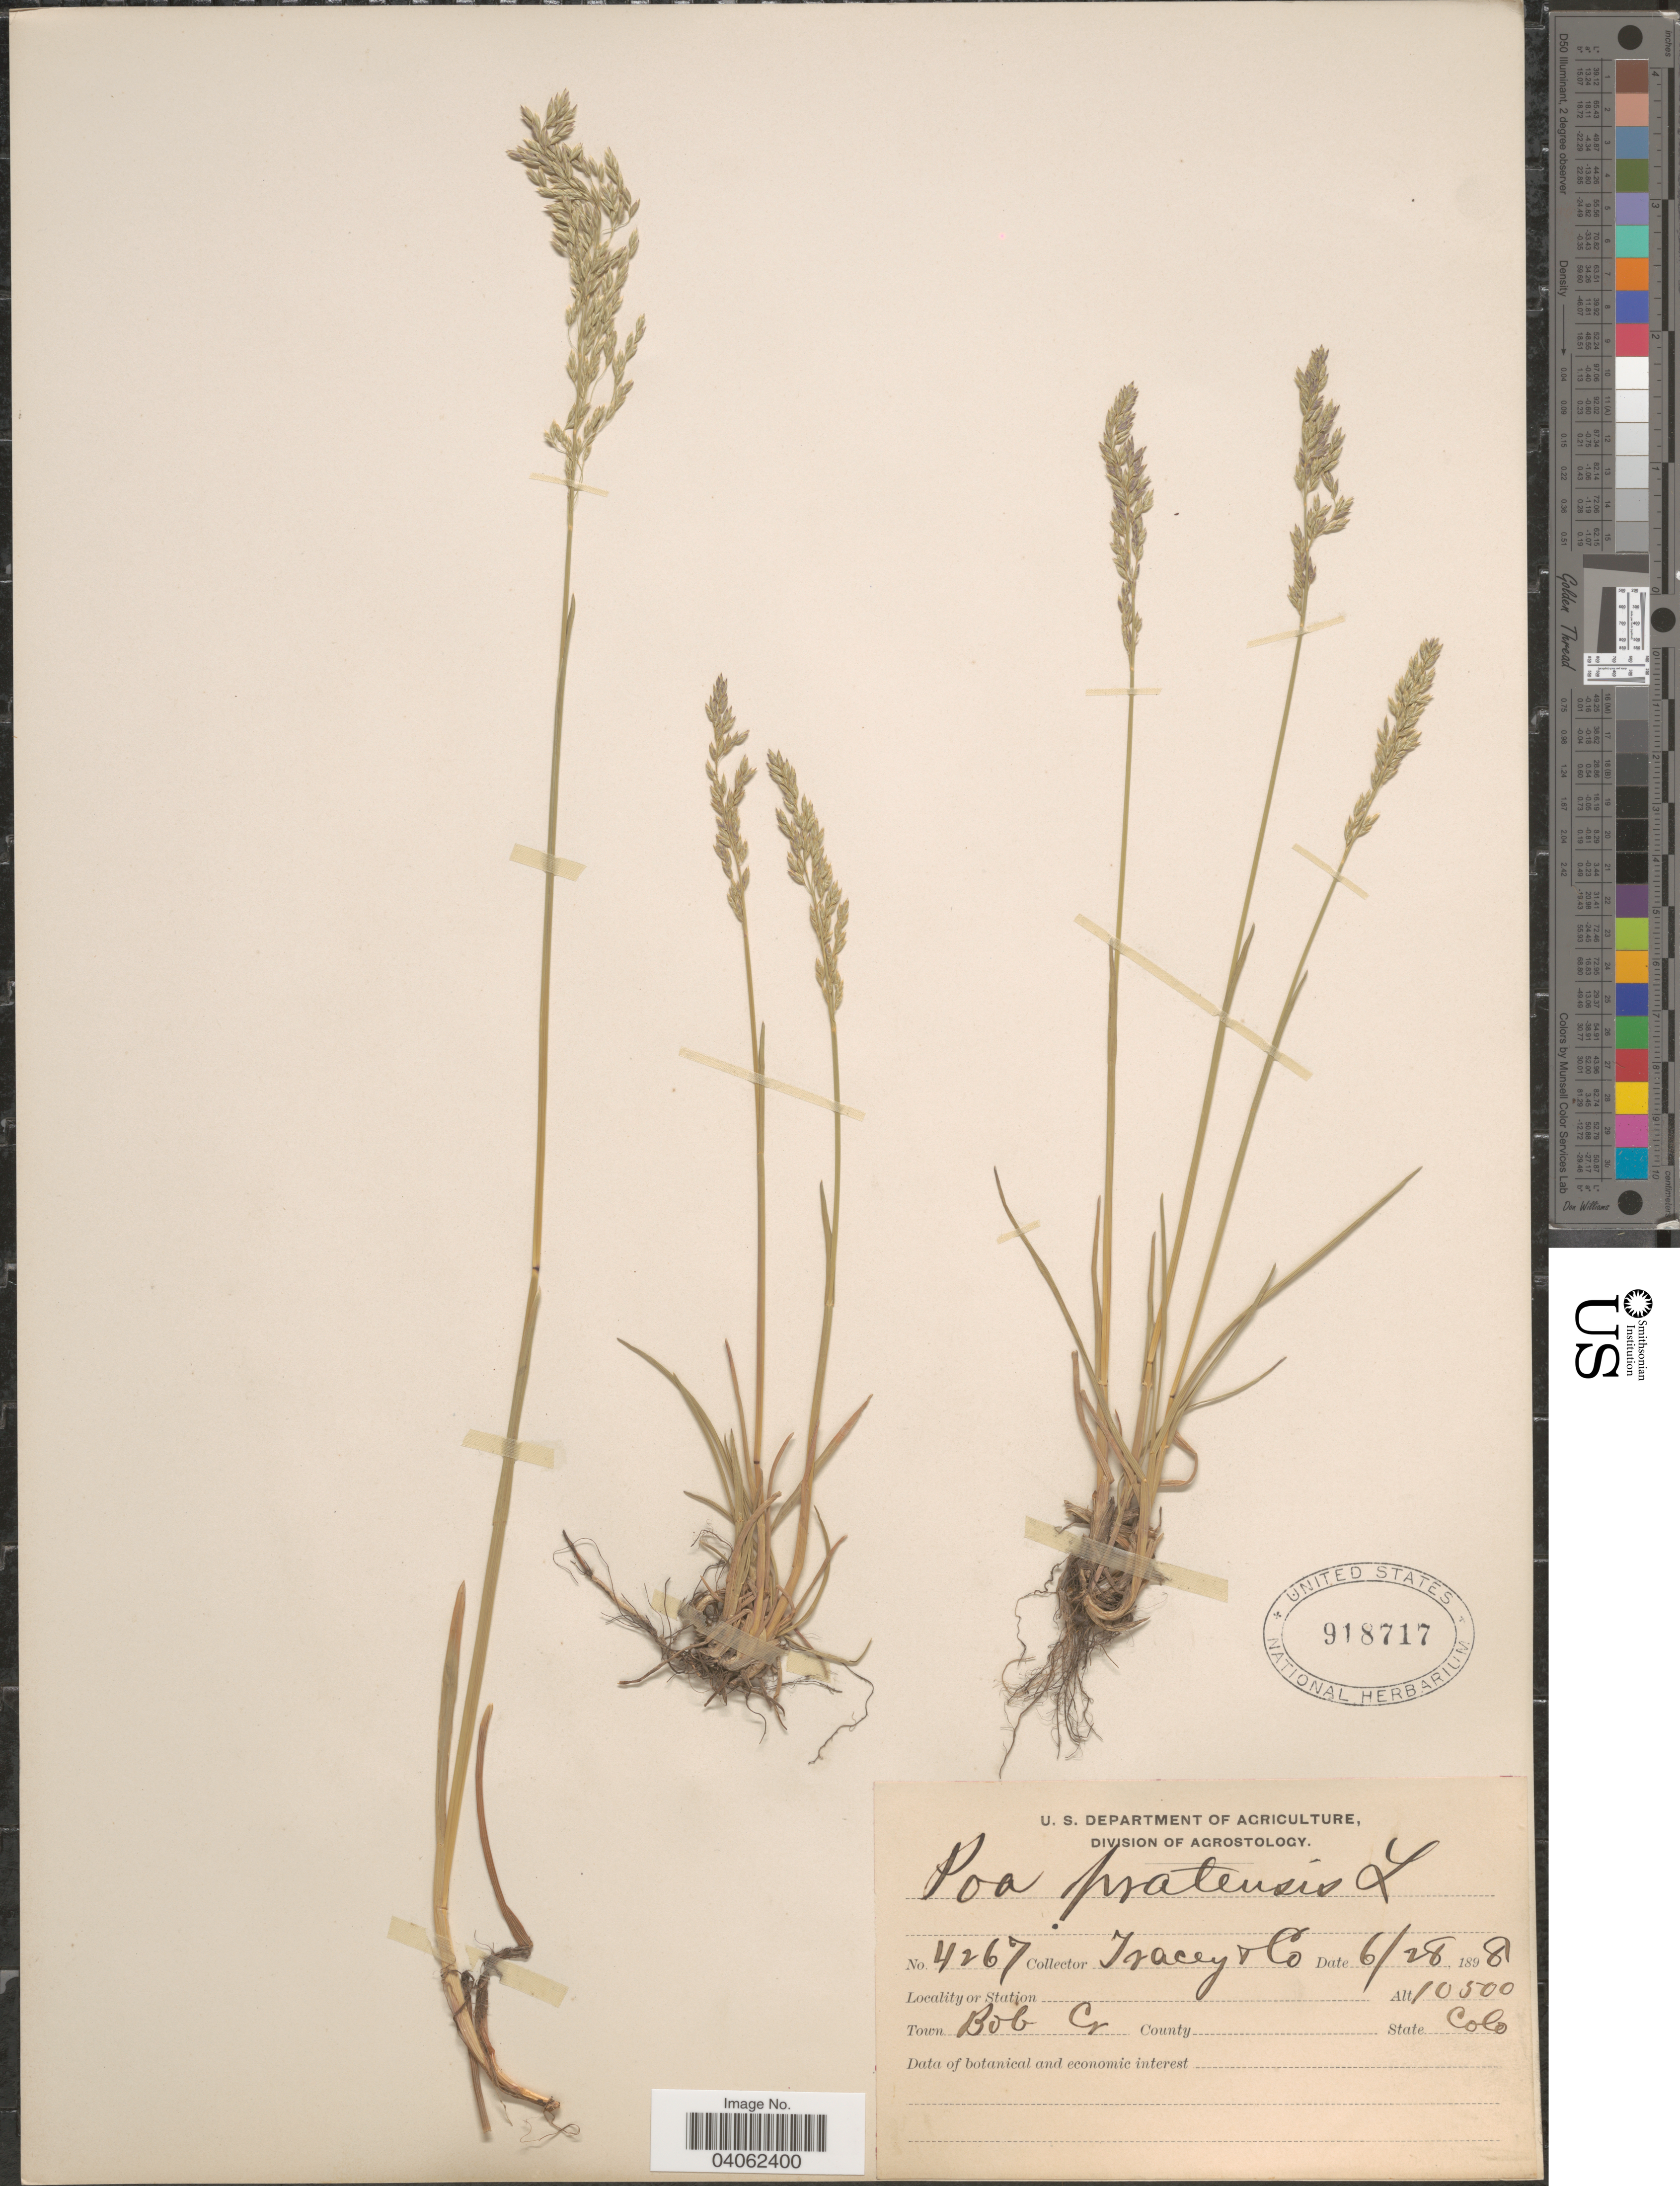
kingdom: Plantae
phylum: Tracheophyta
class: Liliopsida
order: Poales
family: Poaceae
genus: Poa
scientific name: Poa pratensis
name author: L.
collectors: Tracey & et al.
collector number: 4267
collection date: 1898-06-28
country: United States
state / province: Colorado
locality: Town Bob Cr.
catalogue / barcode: US 918717